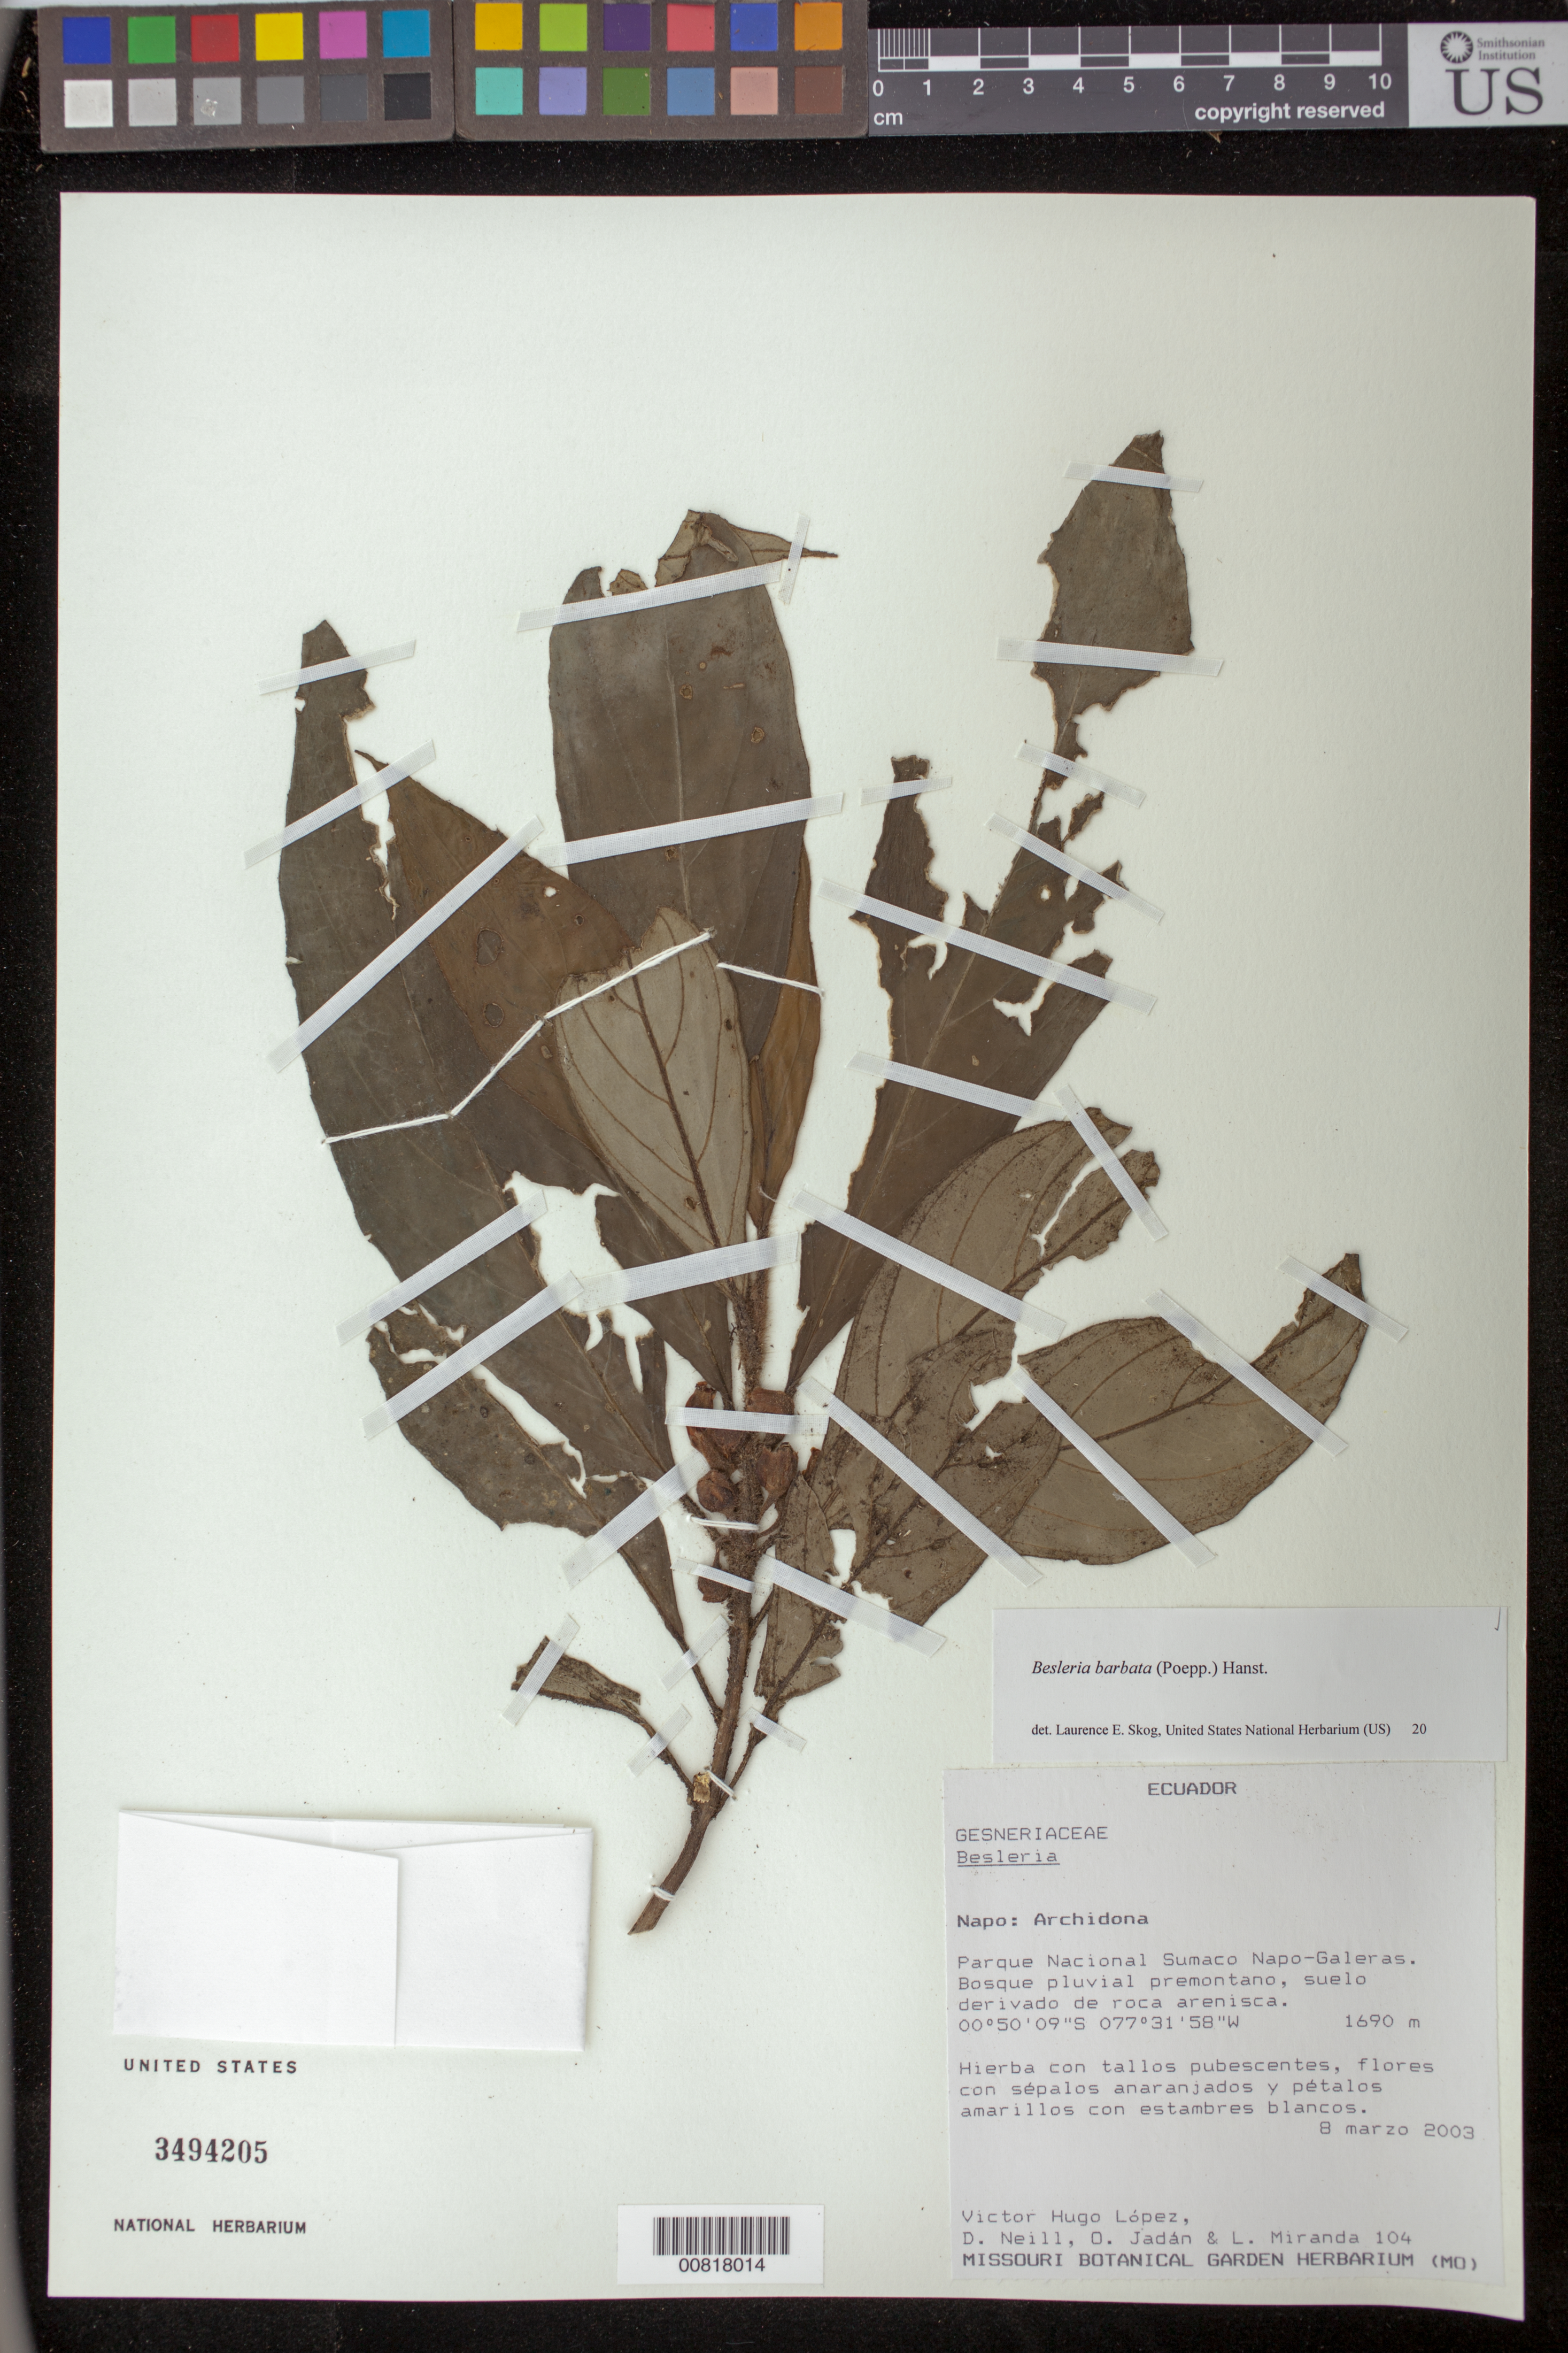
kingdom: Plantae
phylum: Tracheophyta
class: Magnoliopsida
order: Lamiales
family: Gesneriaceae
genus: Besleria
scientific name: Besleria barbata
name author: (Poepp.) Hanst.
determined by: Skog, Laurence E.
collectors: V. López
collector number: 104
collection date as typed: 08 Mar 2003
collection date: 2003-03-08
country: Ecuador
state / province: Napo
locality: Napo: Archidona. Parque Nacional Sumaco Napo-Galeras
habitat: Bosque pluvial premontano, suelo derivado de roca arenisca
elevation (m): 1690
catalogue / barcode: US 3494205